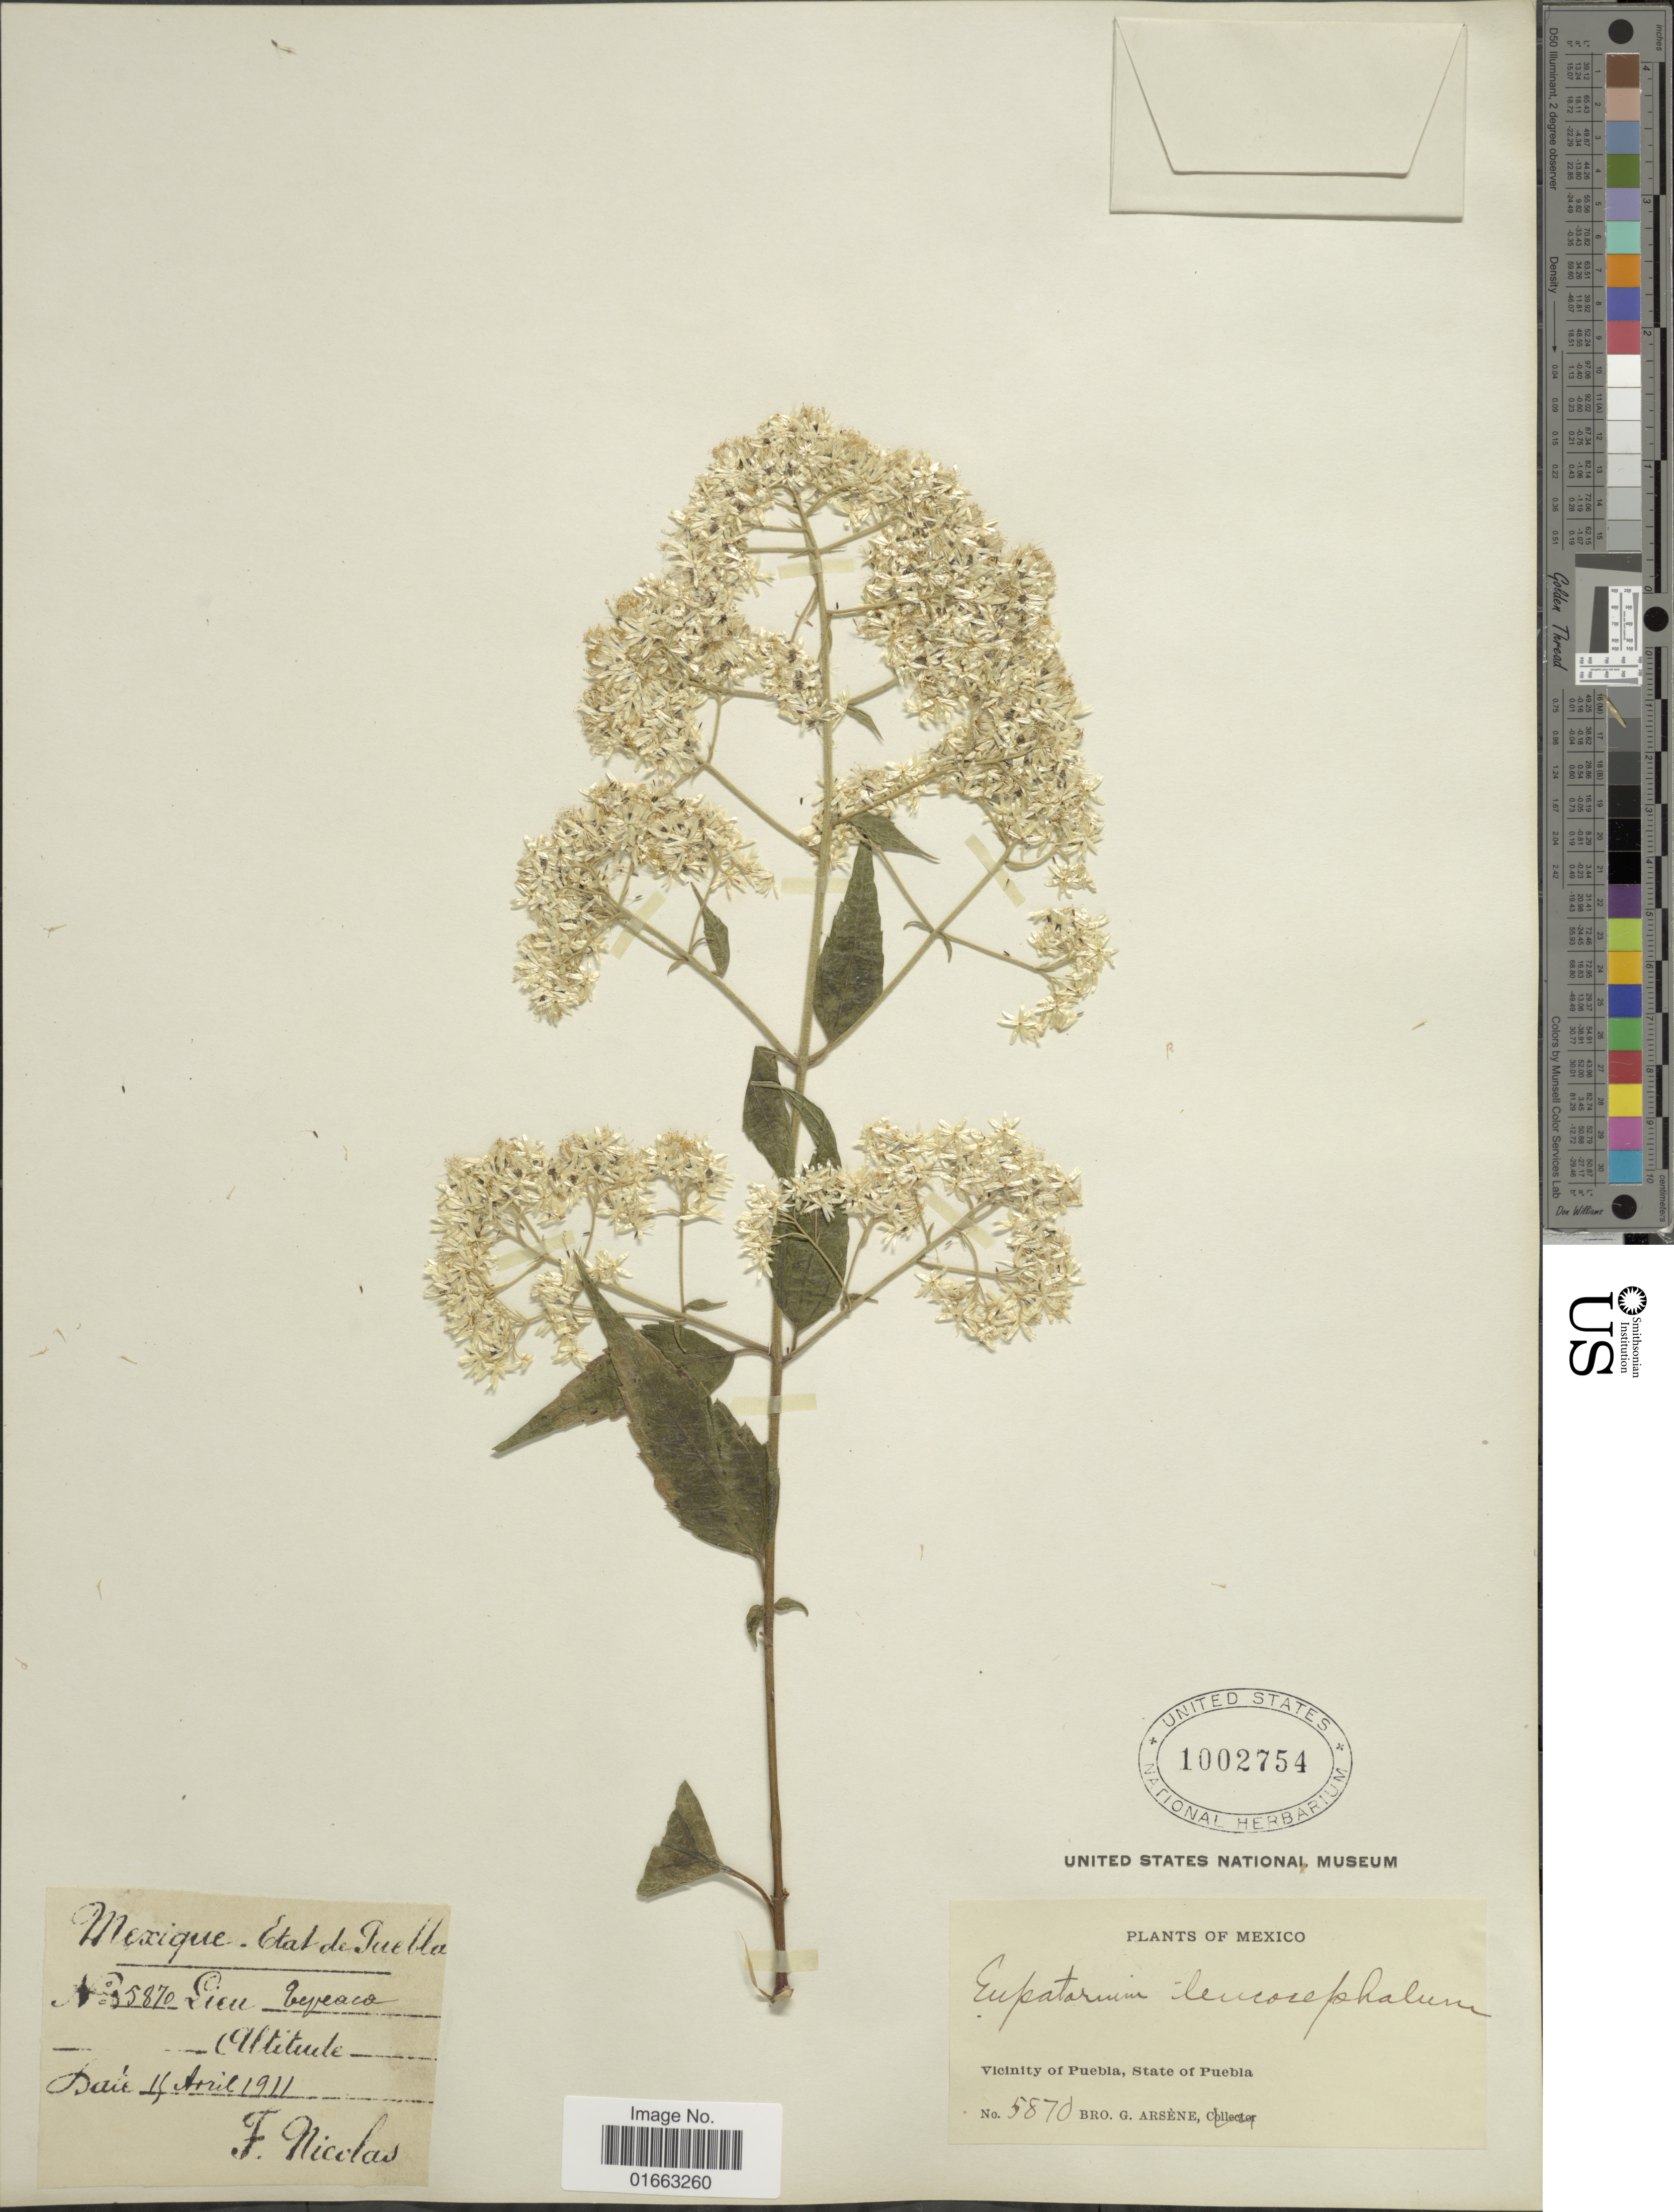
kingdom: Plantae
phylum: Tracheophyta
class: Magnoliopsida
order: Asterales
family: Asteraceae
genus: Fleischmanniopsis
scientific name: Fleischmanniopsis leucocephala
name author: (Benth.) R.M. King & H. Rob.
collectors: F. Nicolas & Bro. G. Arsène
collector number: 5870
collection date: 1911-04-19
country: Mexico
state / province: Puebla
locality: Vicinity of Puebla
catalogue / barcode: US 1002754